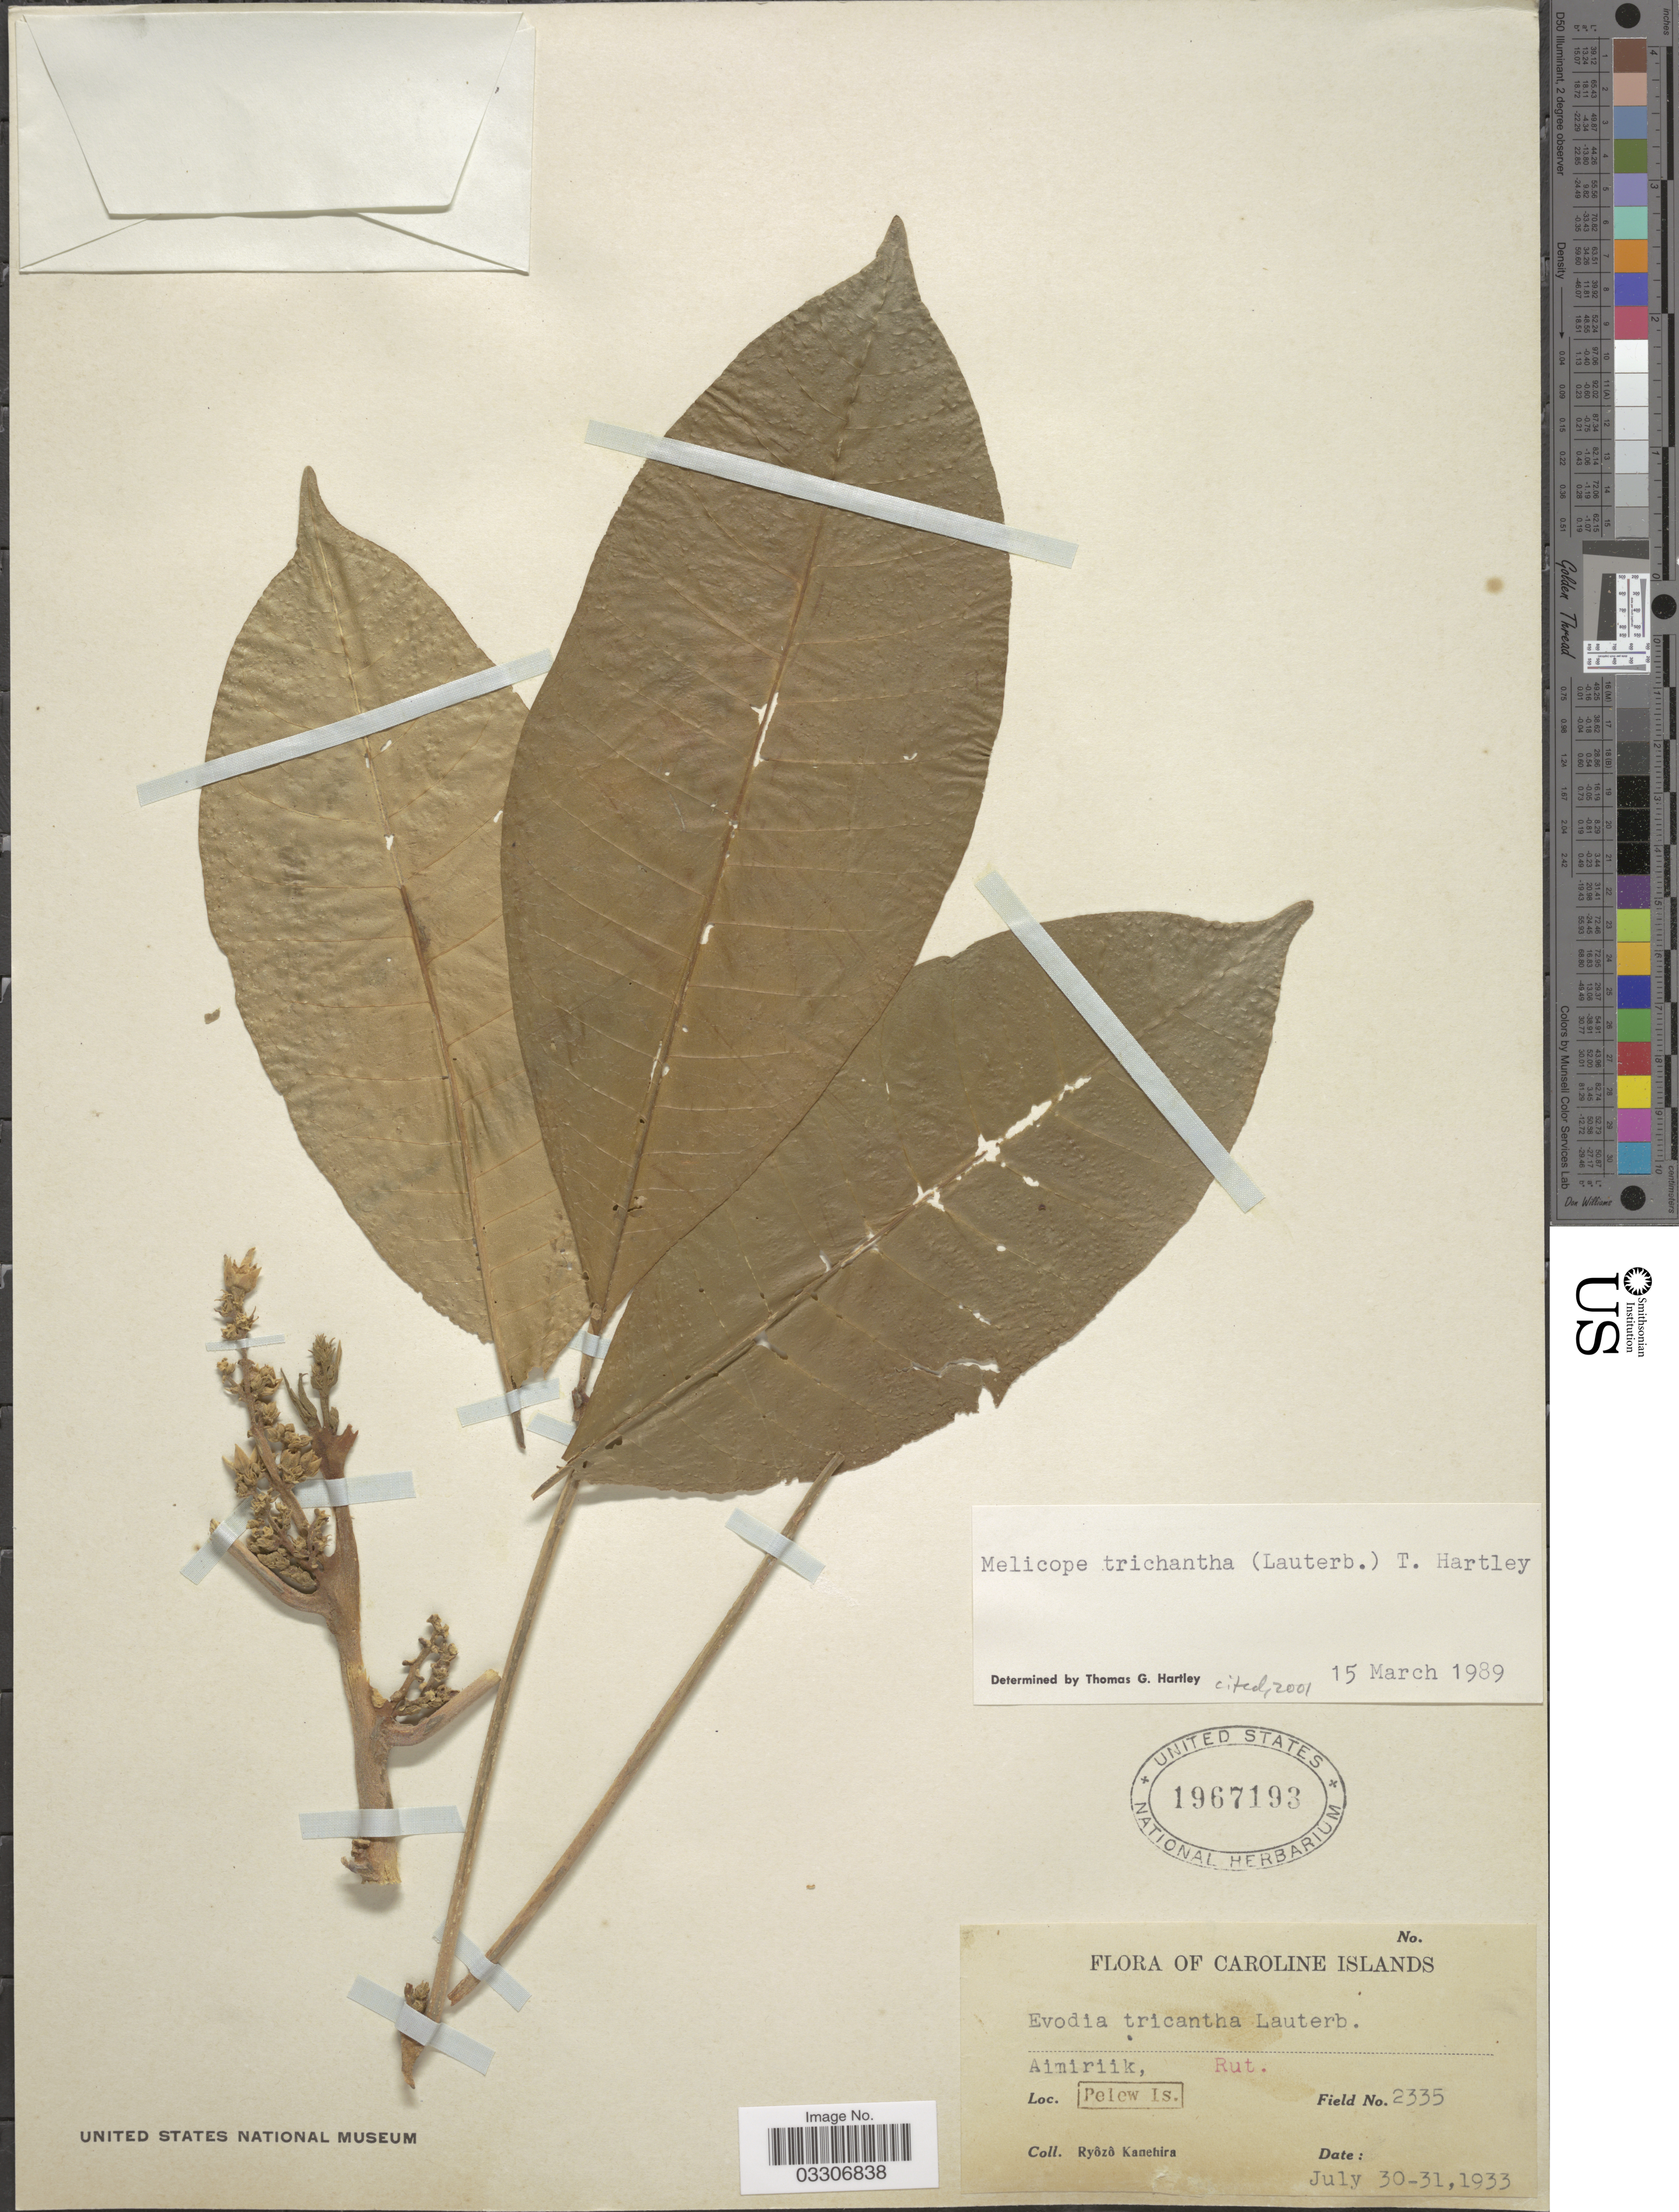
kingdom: Plantae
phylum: Tracheophyta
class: Magnoliopsida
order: Sapindales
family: Rutaceae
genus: Melicope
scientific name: Melicope trichantha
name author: (Lauterb.) T.G. Hartley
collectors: R. Kanehira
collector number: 2335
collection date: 1933-07-30/1933-07-31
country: Palau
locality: Caroline Islands. Aimiriik, Pelew Is.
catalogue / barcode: US 1967193